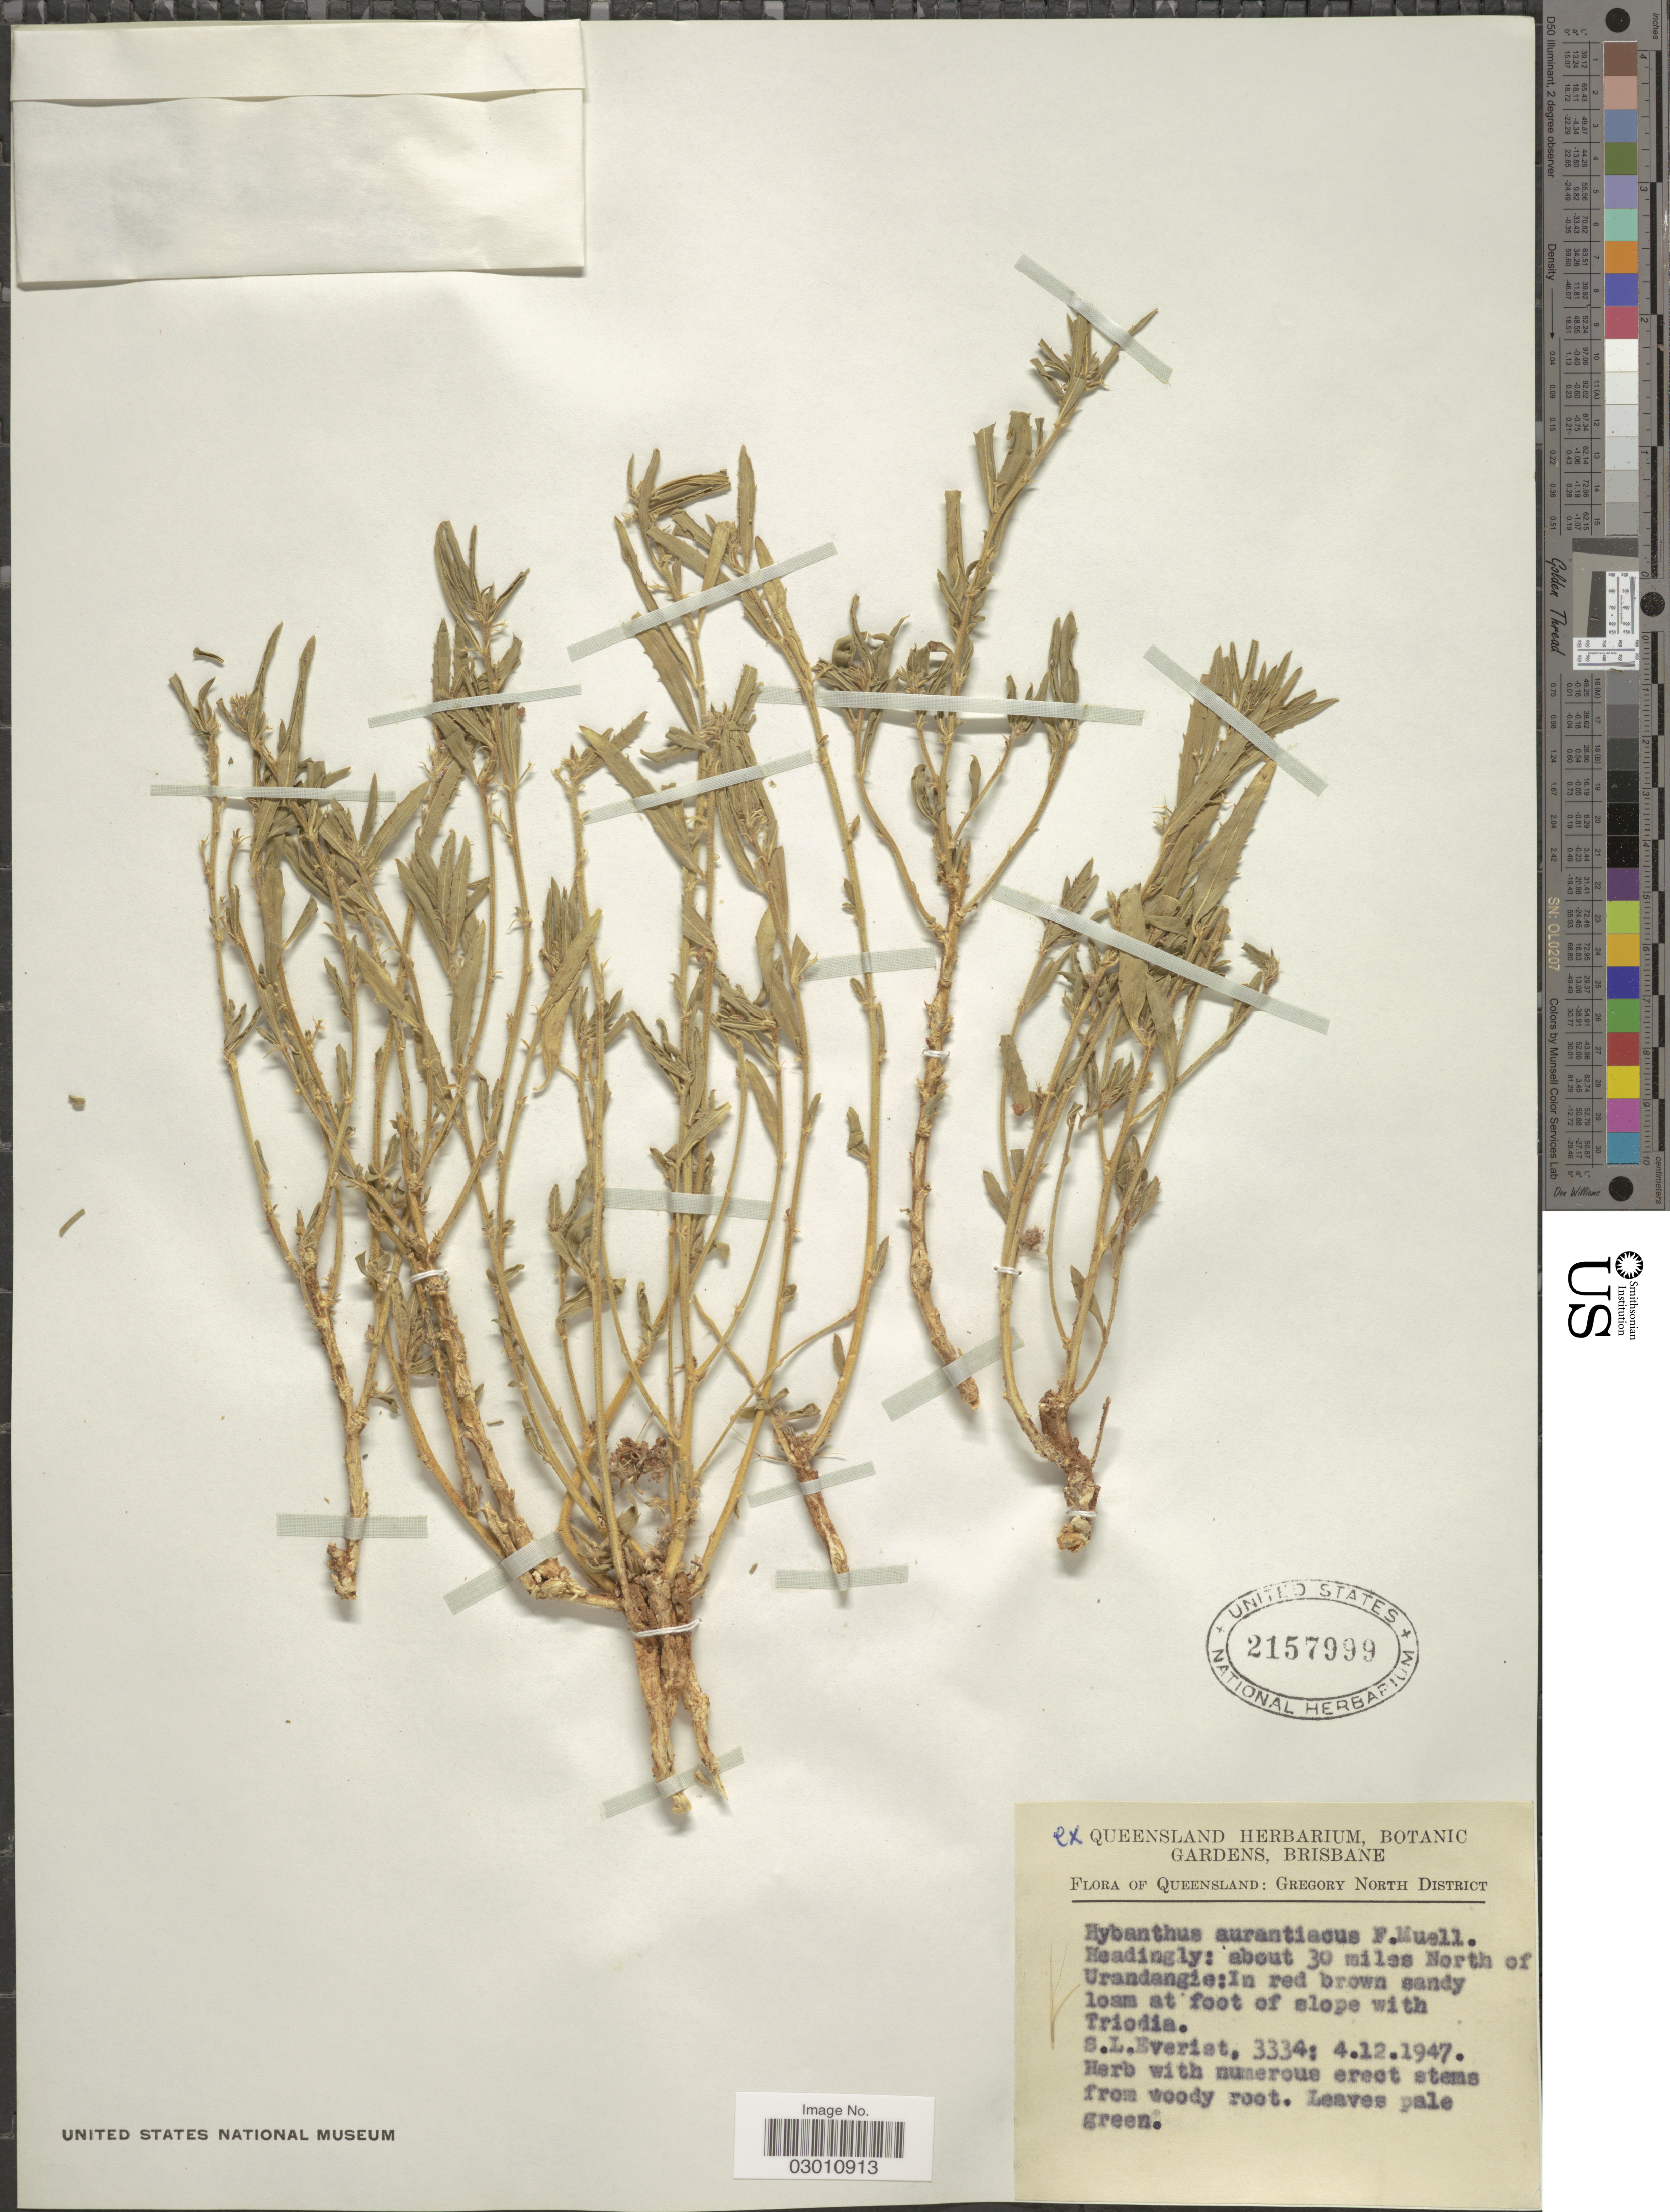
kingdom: Plantae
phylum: Tracheophyta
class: Magnoliopsida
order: Malpighiales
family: Violaceae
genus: Pigea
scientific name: Pigea aurantiaca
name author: (F. Muell. ex Benth.) P.I. Forst.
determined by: Forster, P. I.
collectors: S. Everist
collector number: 3334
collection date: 1947-12-04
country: Australia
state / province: Queensland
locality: Gregory North District. Headingly: about 30 miles North of Urandangie.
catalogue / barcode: US 2157999